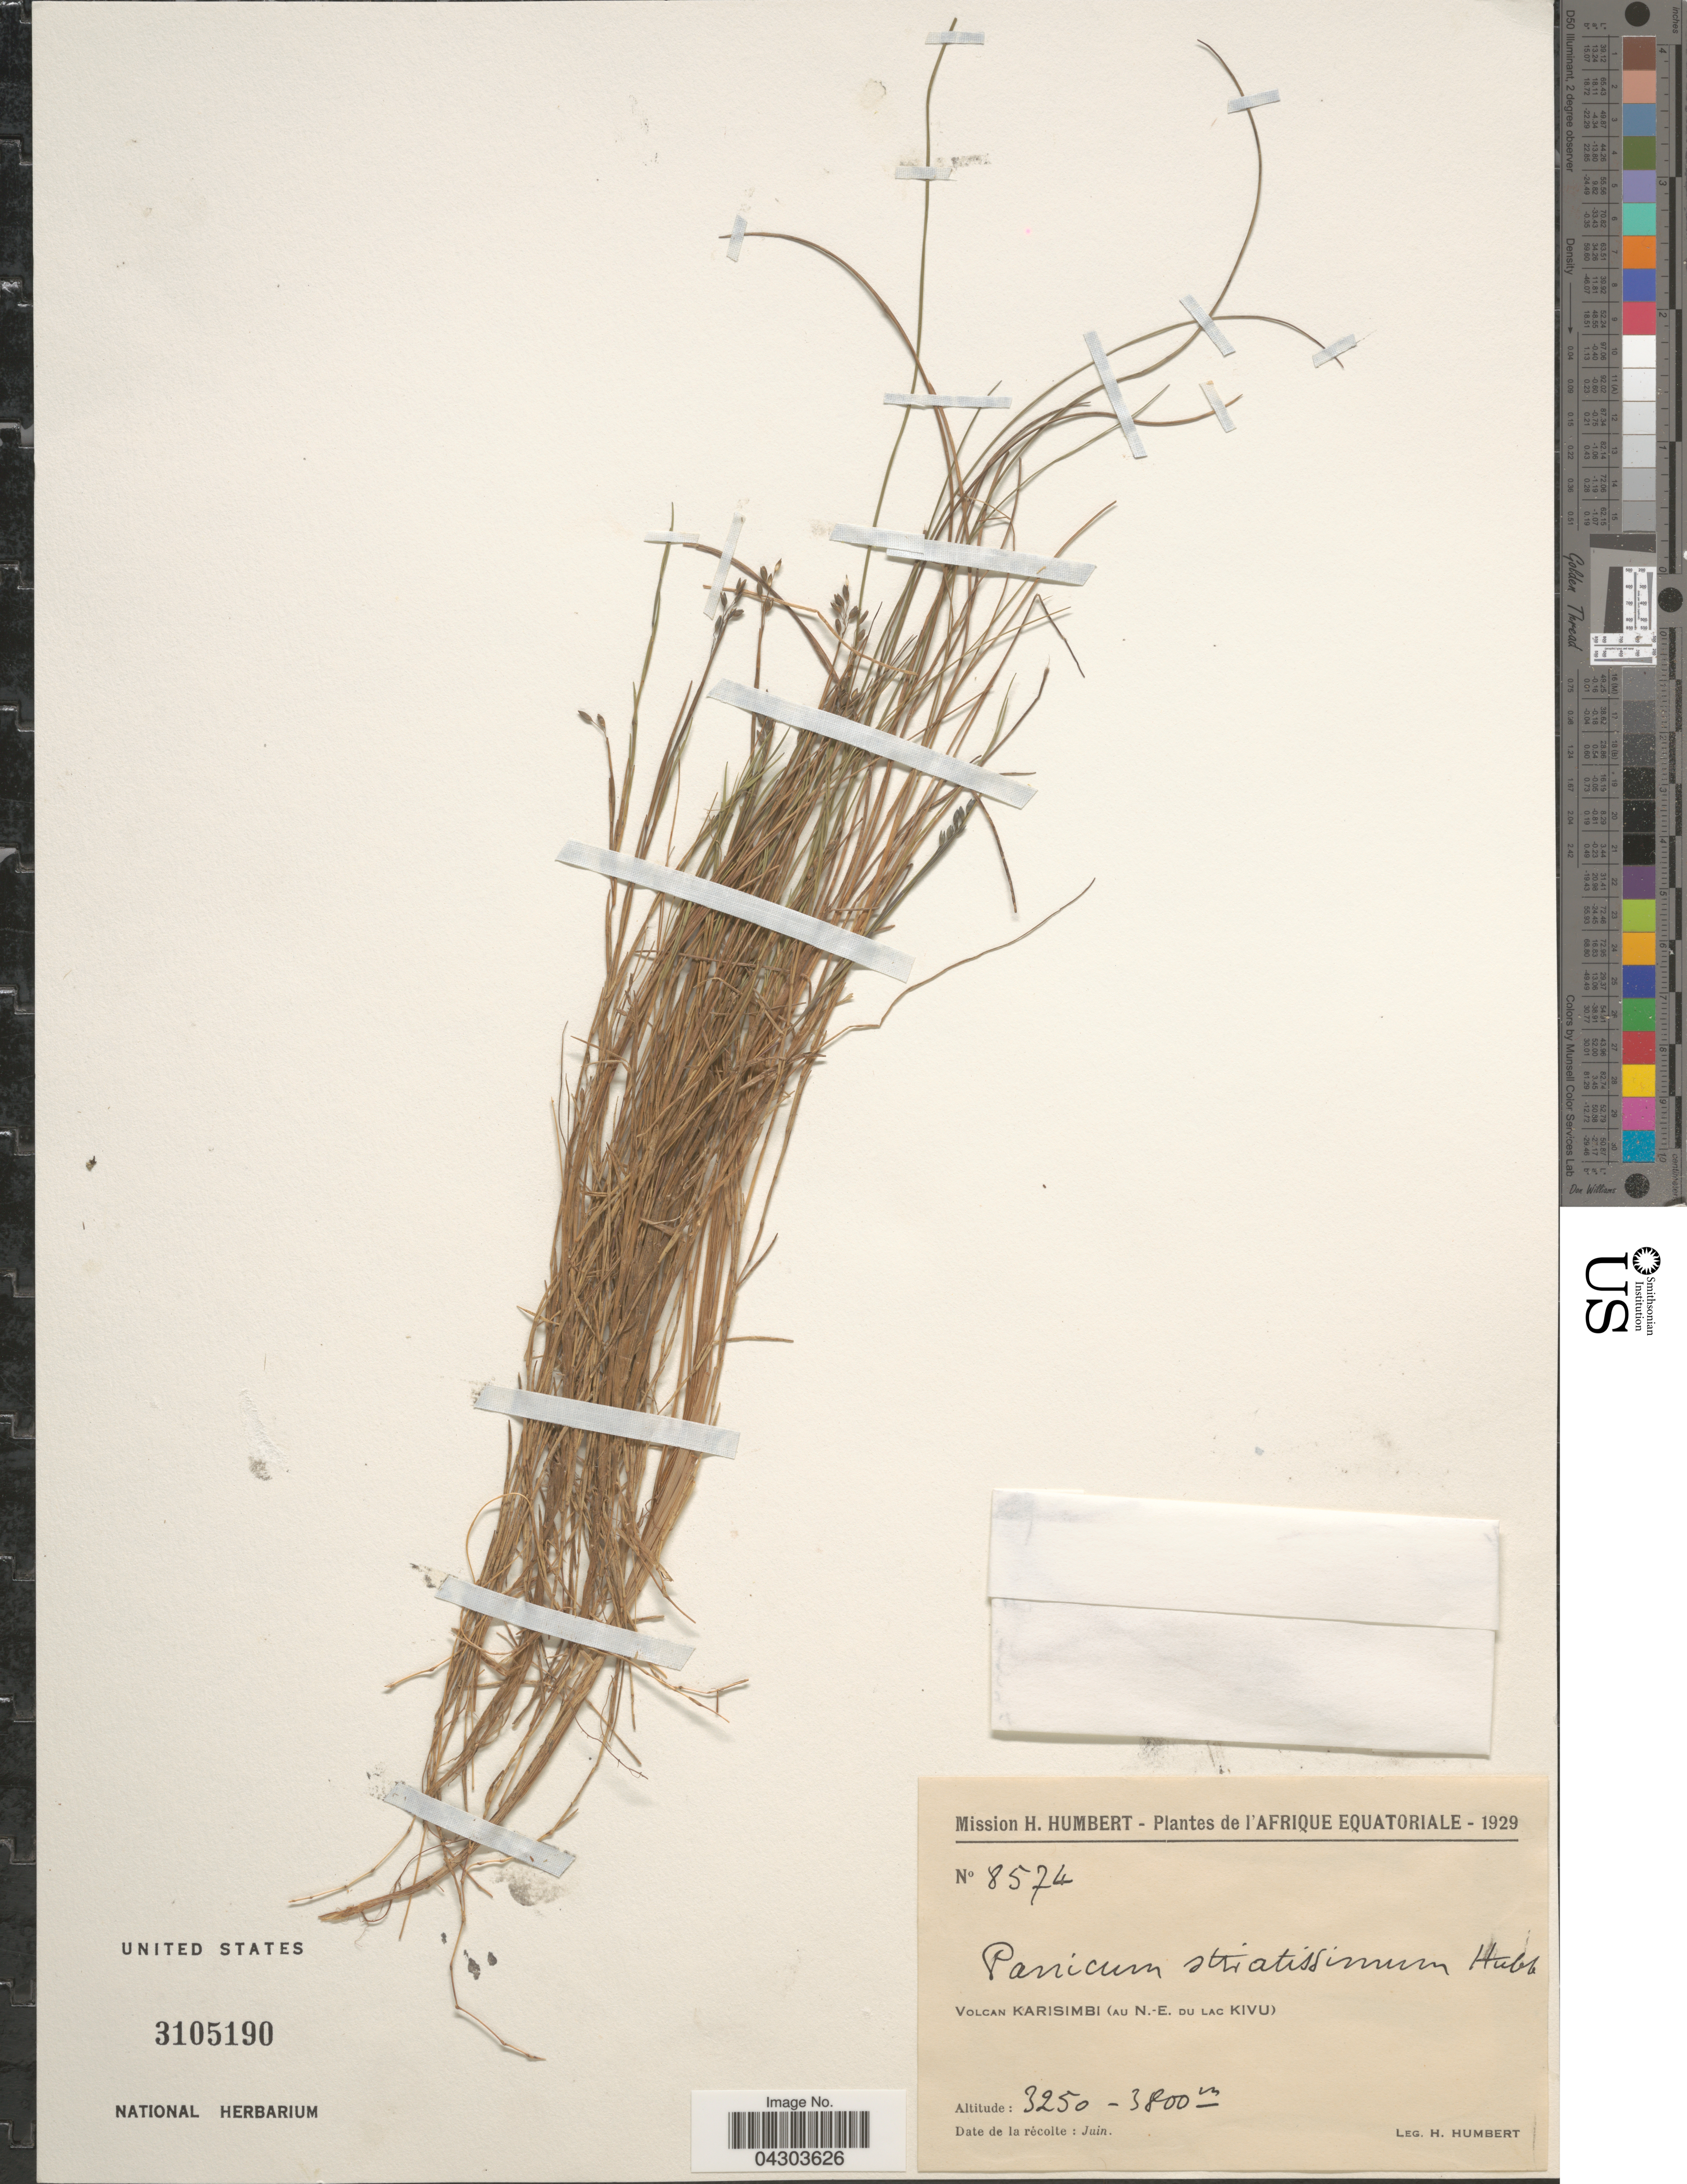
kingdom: Plantae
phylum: Tracheophyta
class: Liliopsida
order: Poales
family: Poaceae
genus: Panicum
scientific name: Panicum eickii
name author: Mez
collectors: H. Humbert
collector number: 8574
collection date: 1929-06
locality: Mission H. Humbert-Plantes de l'Afrique Equatoriale-1929. Volcan Karisimbi (au N.-E. du Lac Kivu).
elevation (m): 3250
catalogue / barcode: US 3105190